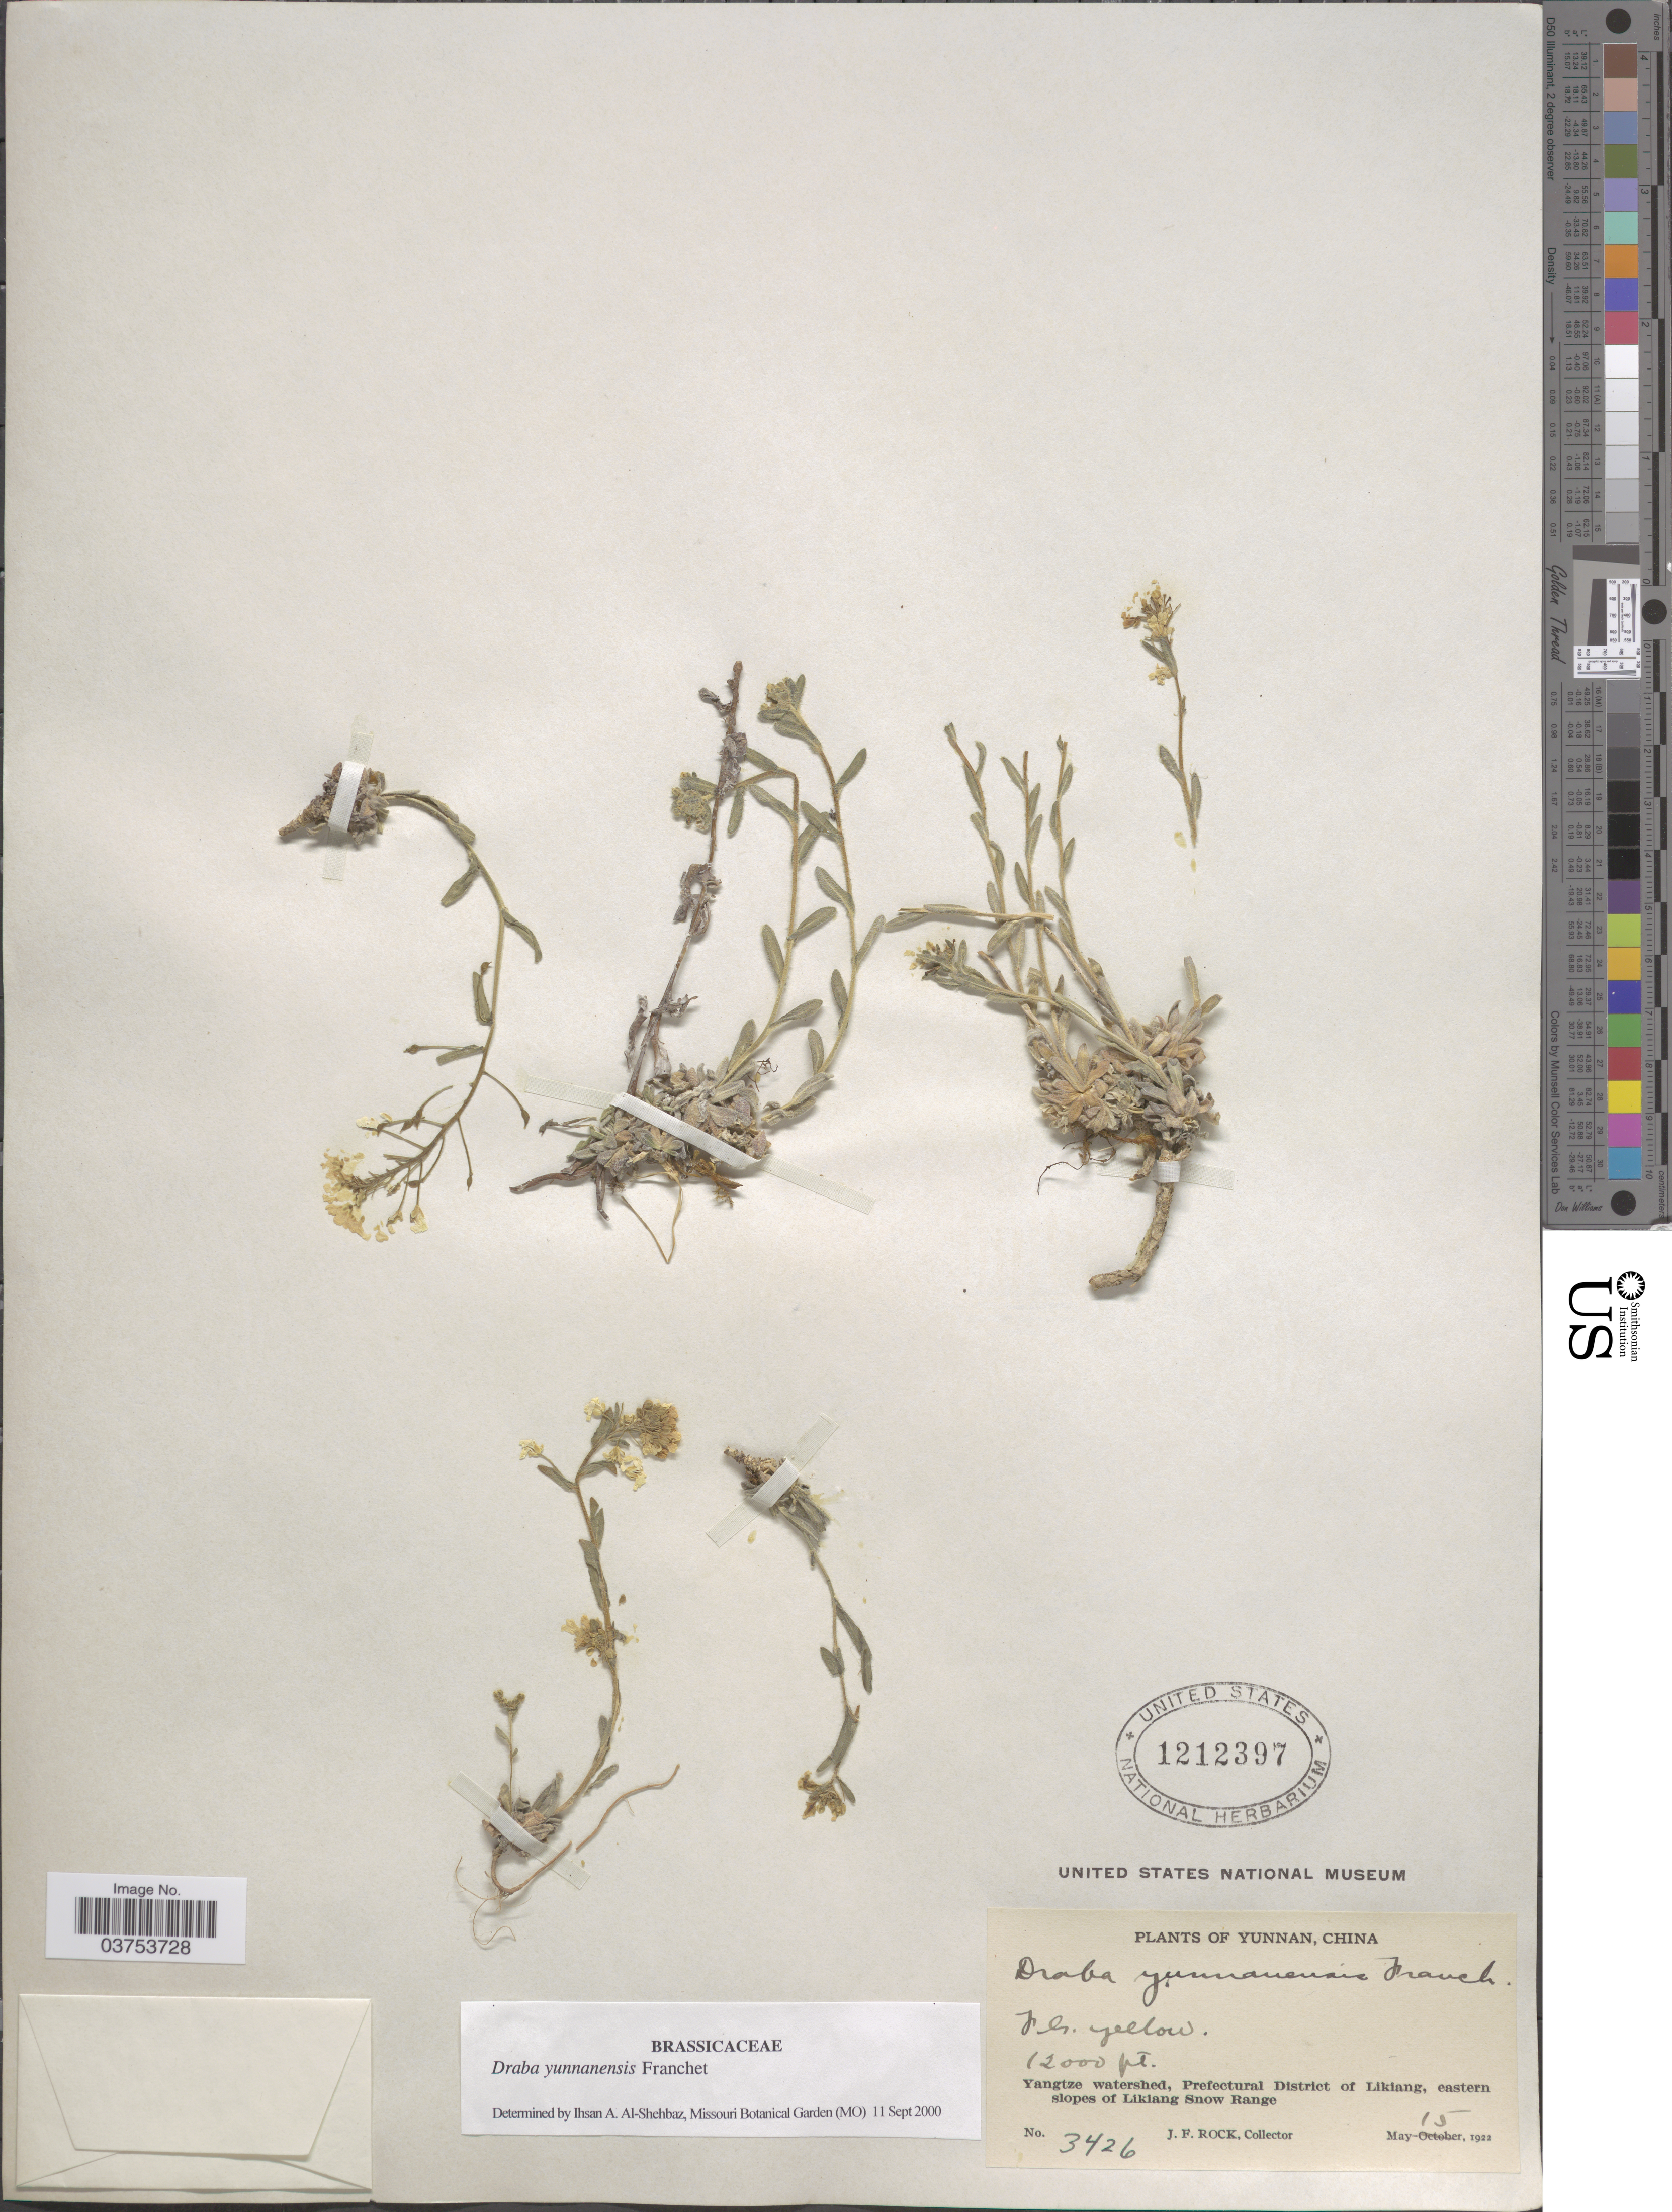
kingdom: Plantae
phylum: Tracheophyta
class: Magnoliopsida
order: Brassicales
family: Brassicaceae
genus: Draba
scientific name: Draba yunnanensis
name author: Franch.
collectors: J. Rock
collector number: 3426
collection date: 1922-05-15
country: China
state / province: Yunnan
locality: Yangtze watershed, Prefectural District of Likiang, eastern slopes of Likiang Snow Range.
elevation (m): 3658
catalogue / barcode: US 1212397